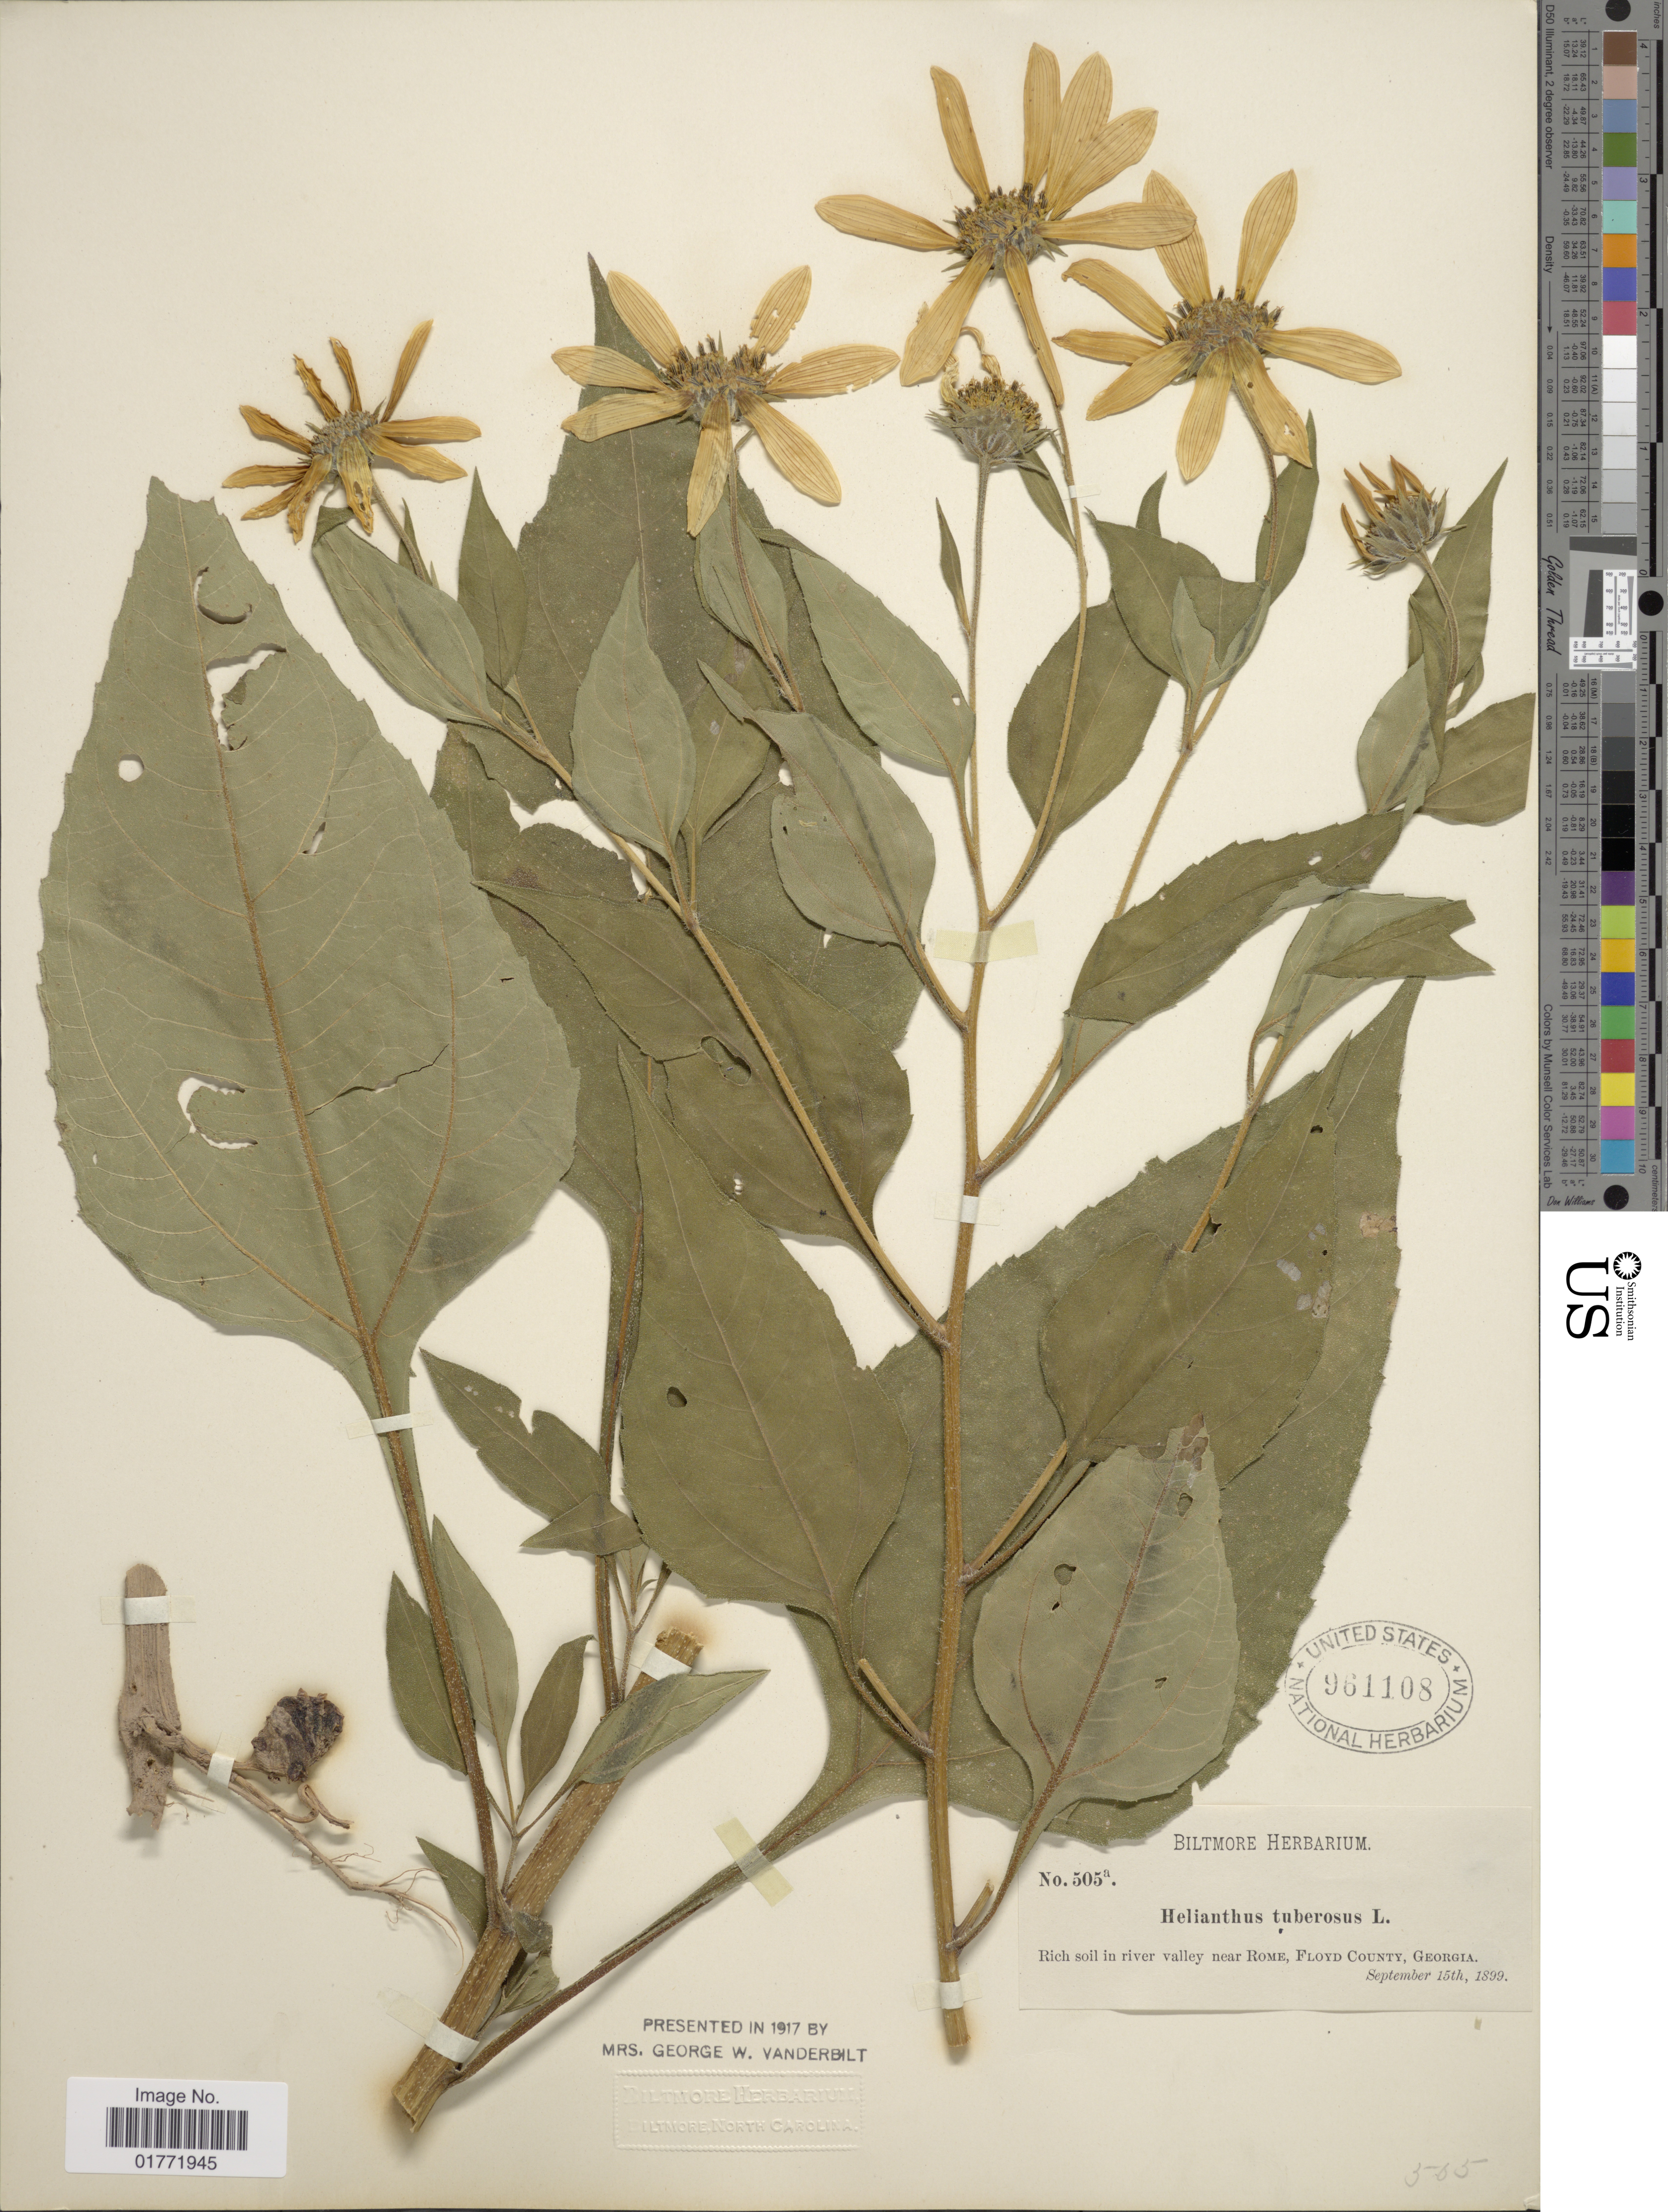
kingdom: Plantae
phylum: Tracheophyta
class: Magnoliopsida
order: Asterales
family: Asteraceae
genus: Helianthus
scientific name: Helianthus tuberosus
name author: L.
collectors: ex herb. Biltmore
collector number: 505a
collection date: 1899-09-15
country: United States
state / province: Georgia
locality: Rich soil in river valle near Rome, Floyd County, Georgia.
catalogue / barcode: US 961108